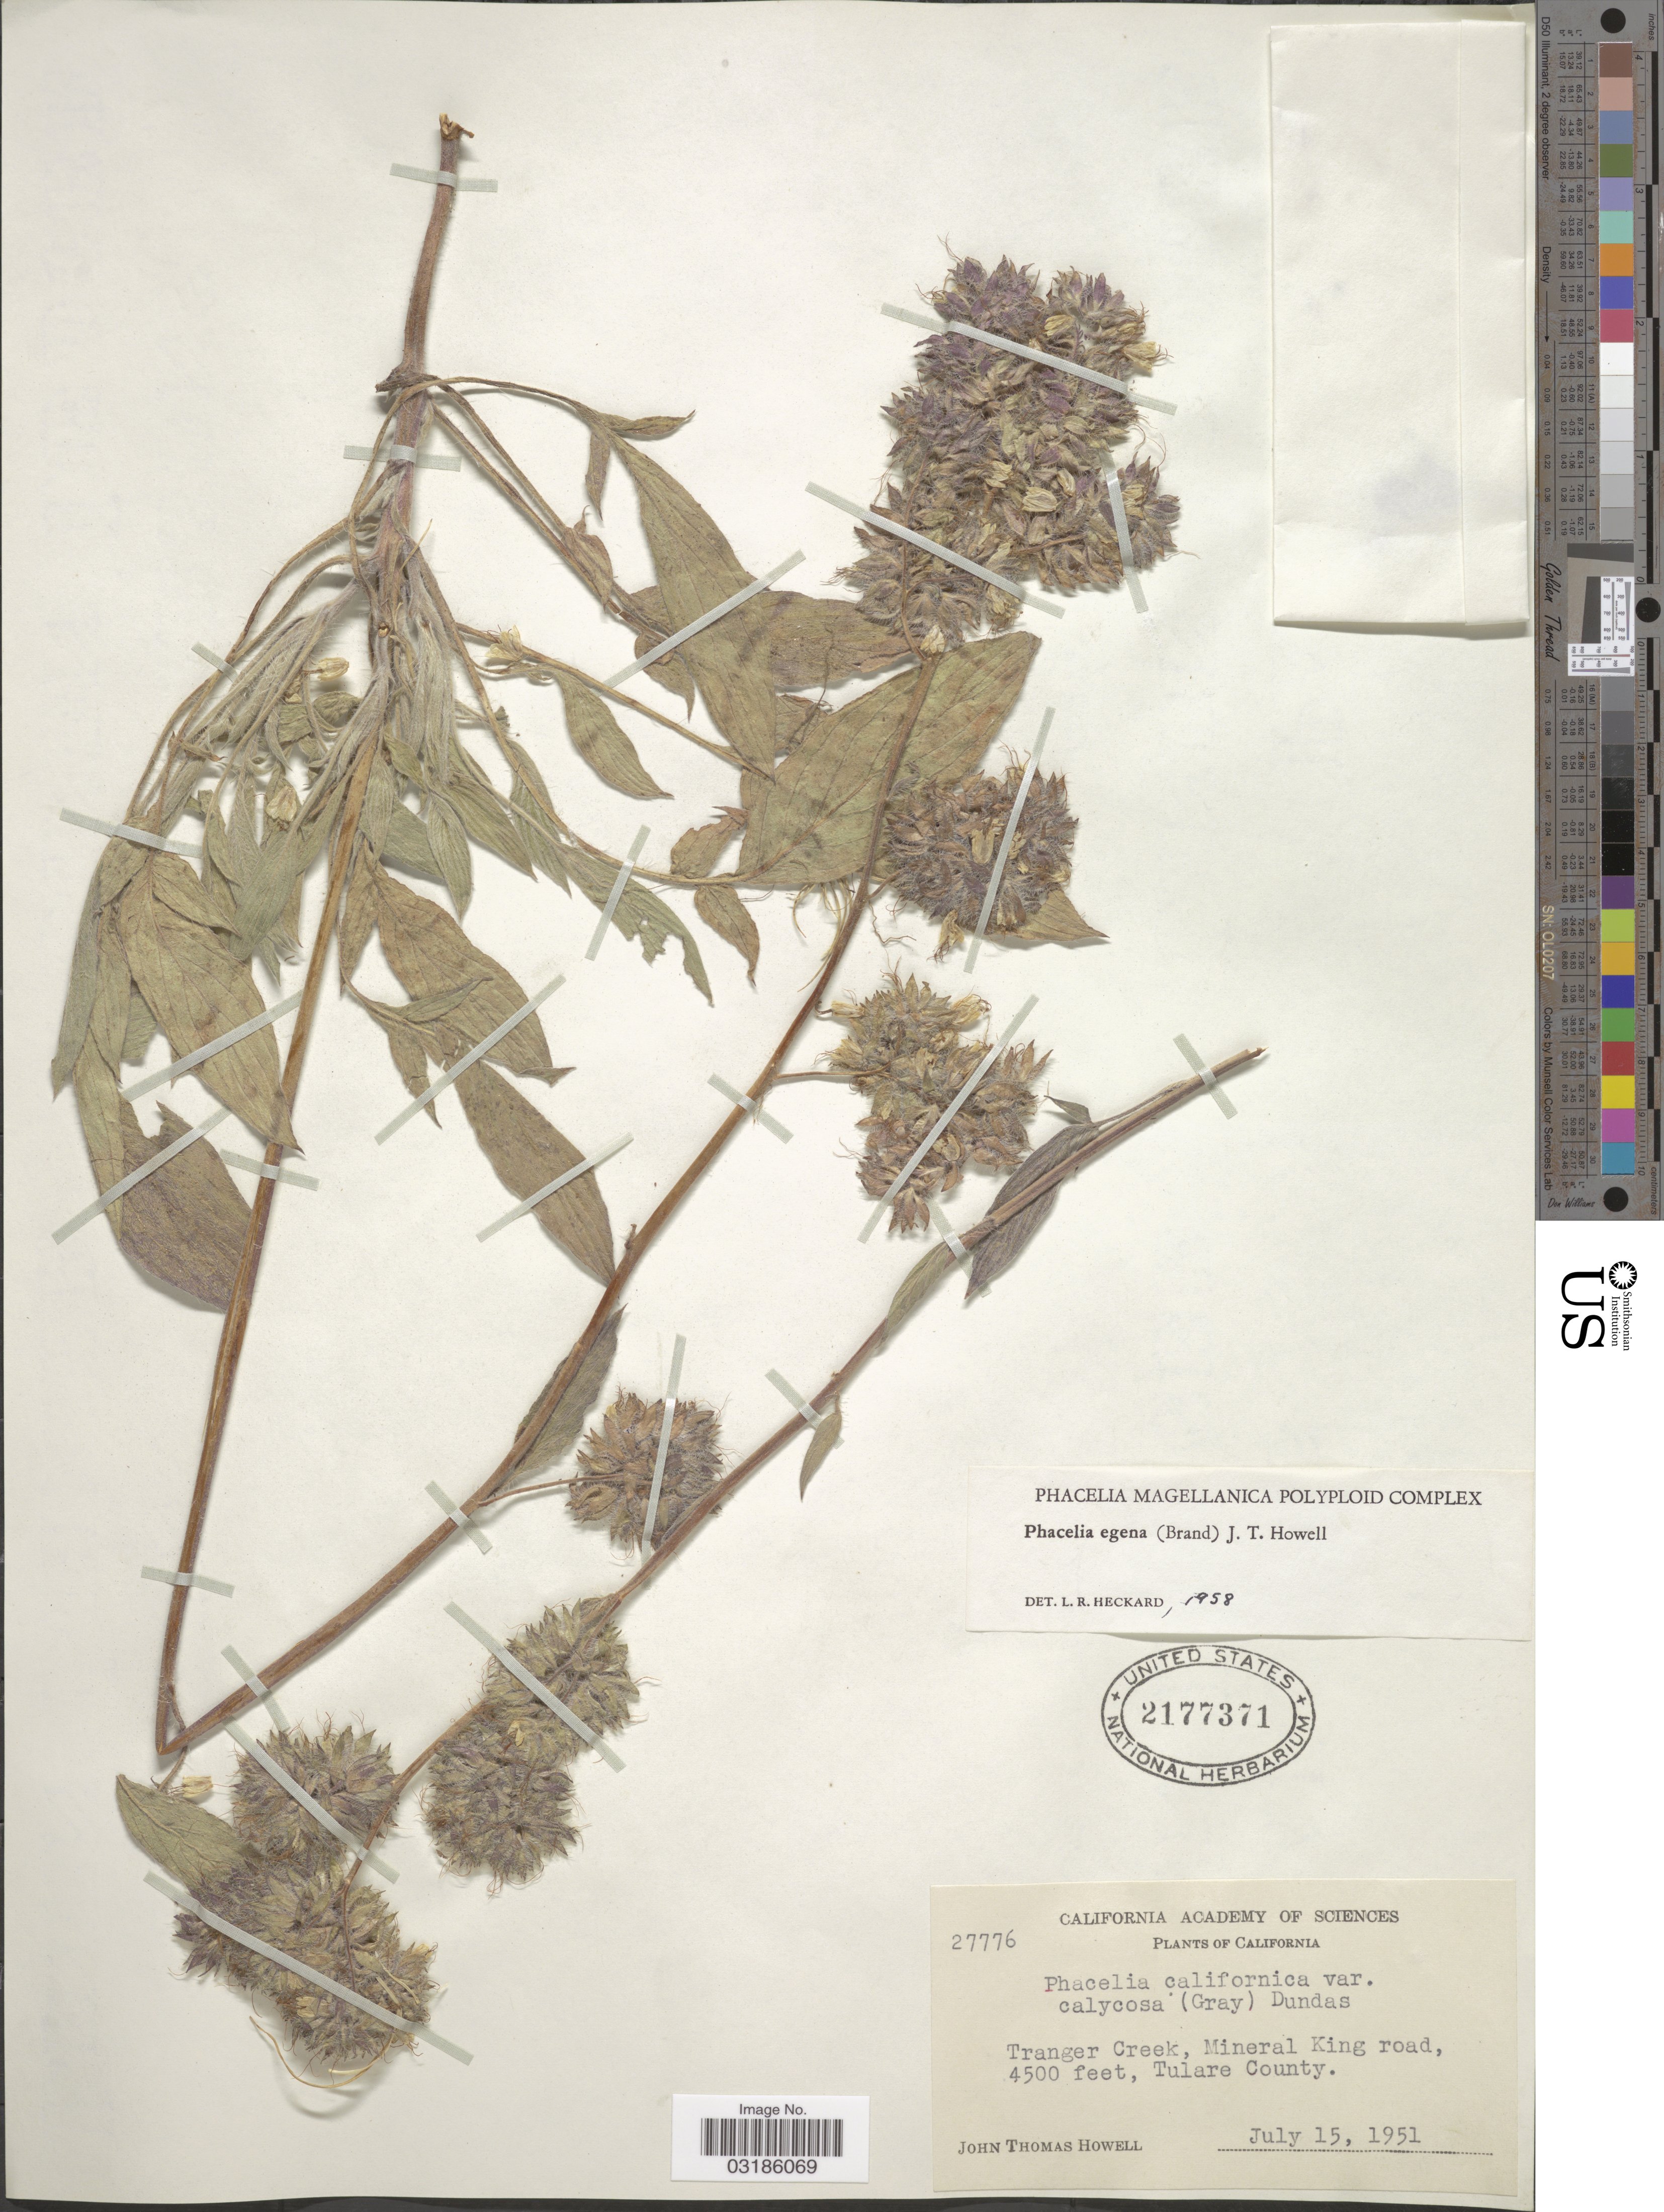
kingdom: Plantae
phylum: Tracheophyta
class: Magnoliopsida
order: Boraginales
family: Hydrophyllaceae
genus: Phacelia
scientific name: Phacelia egena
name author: (Brand) Howell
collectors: J. T. Howell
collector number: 27776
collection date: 1951-07-15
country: United States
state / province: California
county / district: Tulare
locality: Tranger Creek, Mineral King road, Tulare County.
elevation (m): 1372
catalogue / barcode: US 2177371